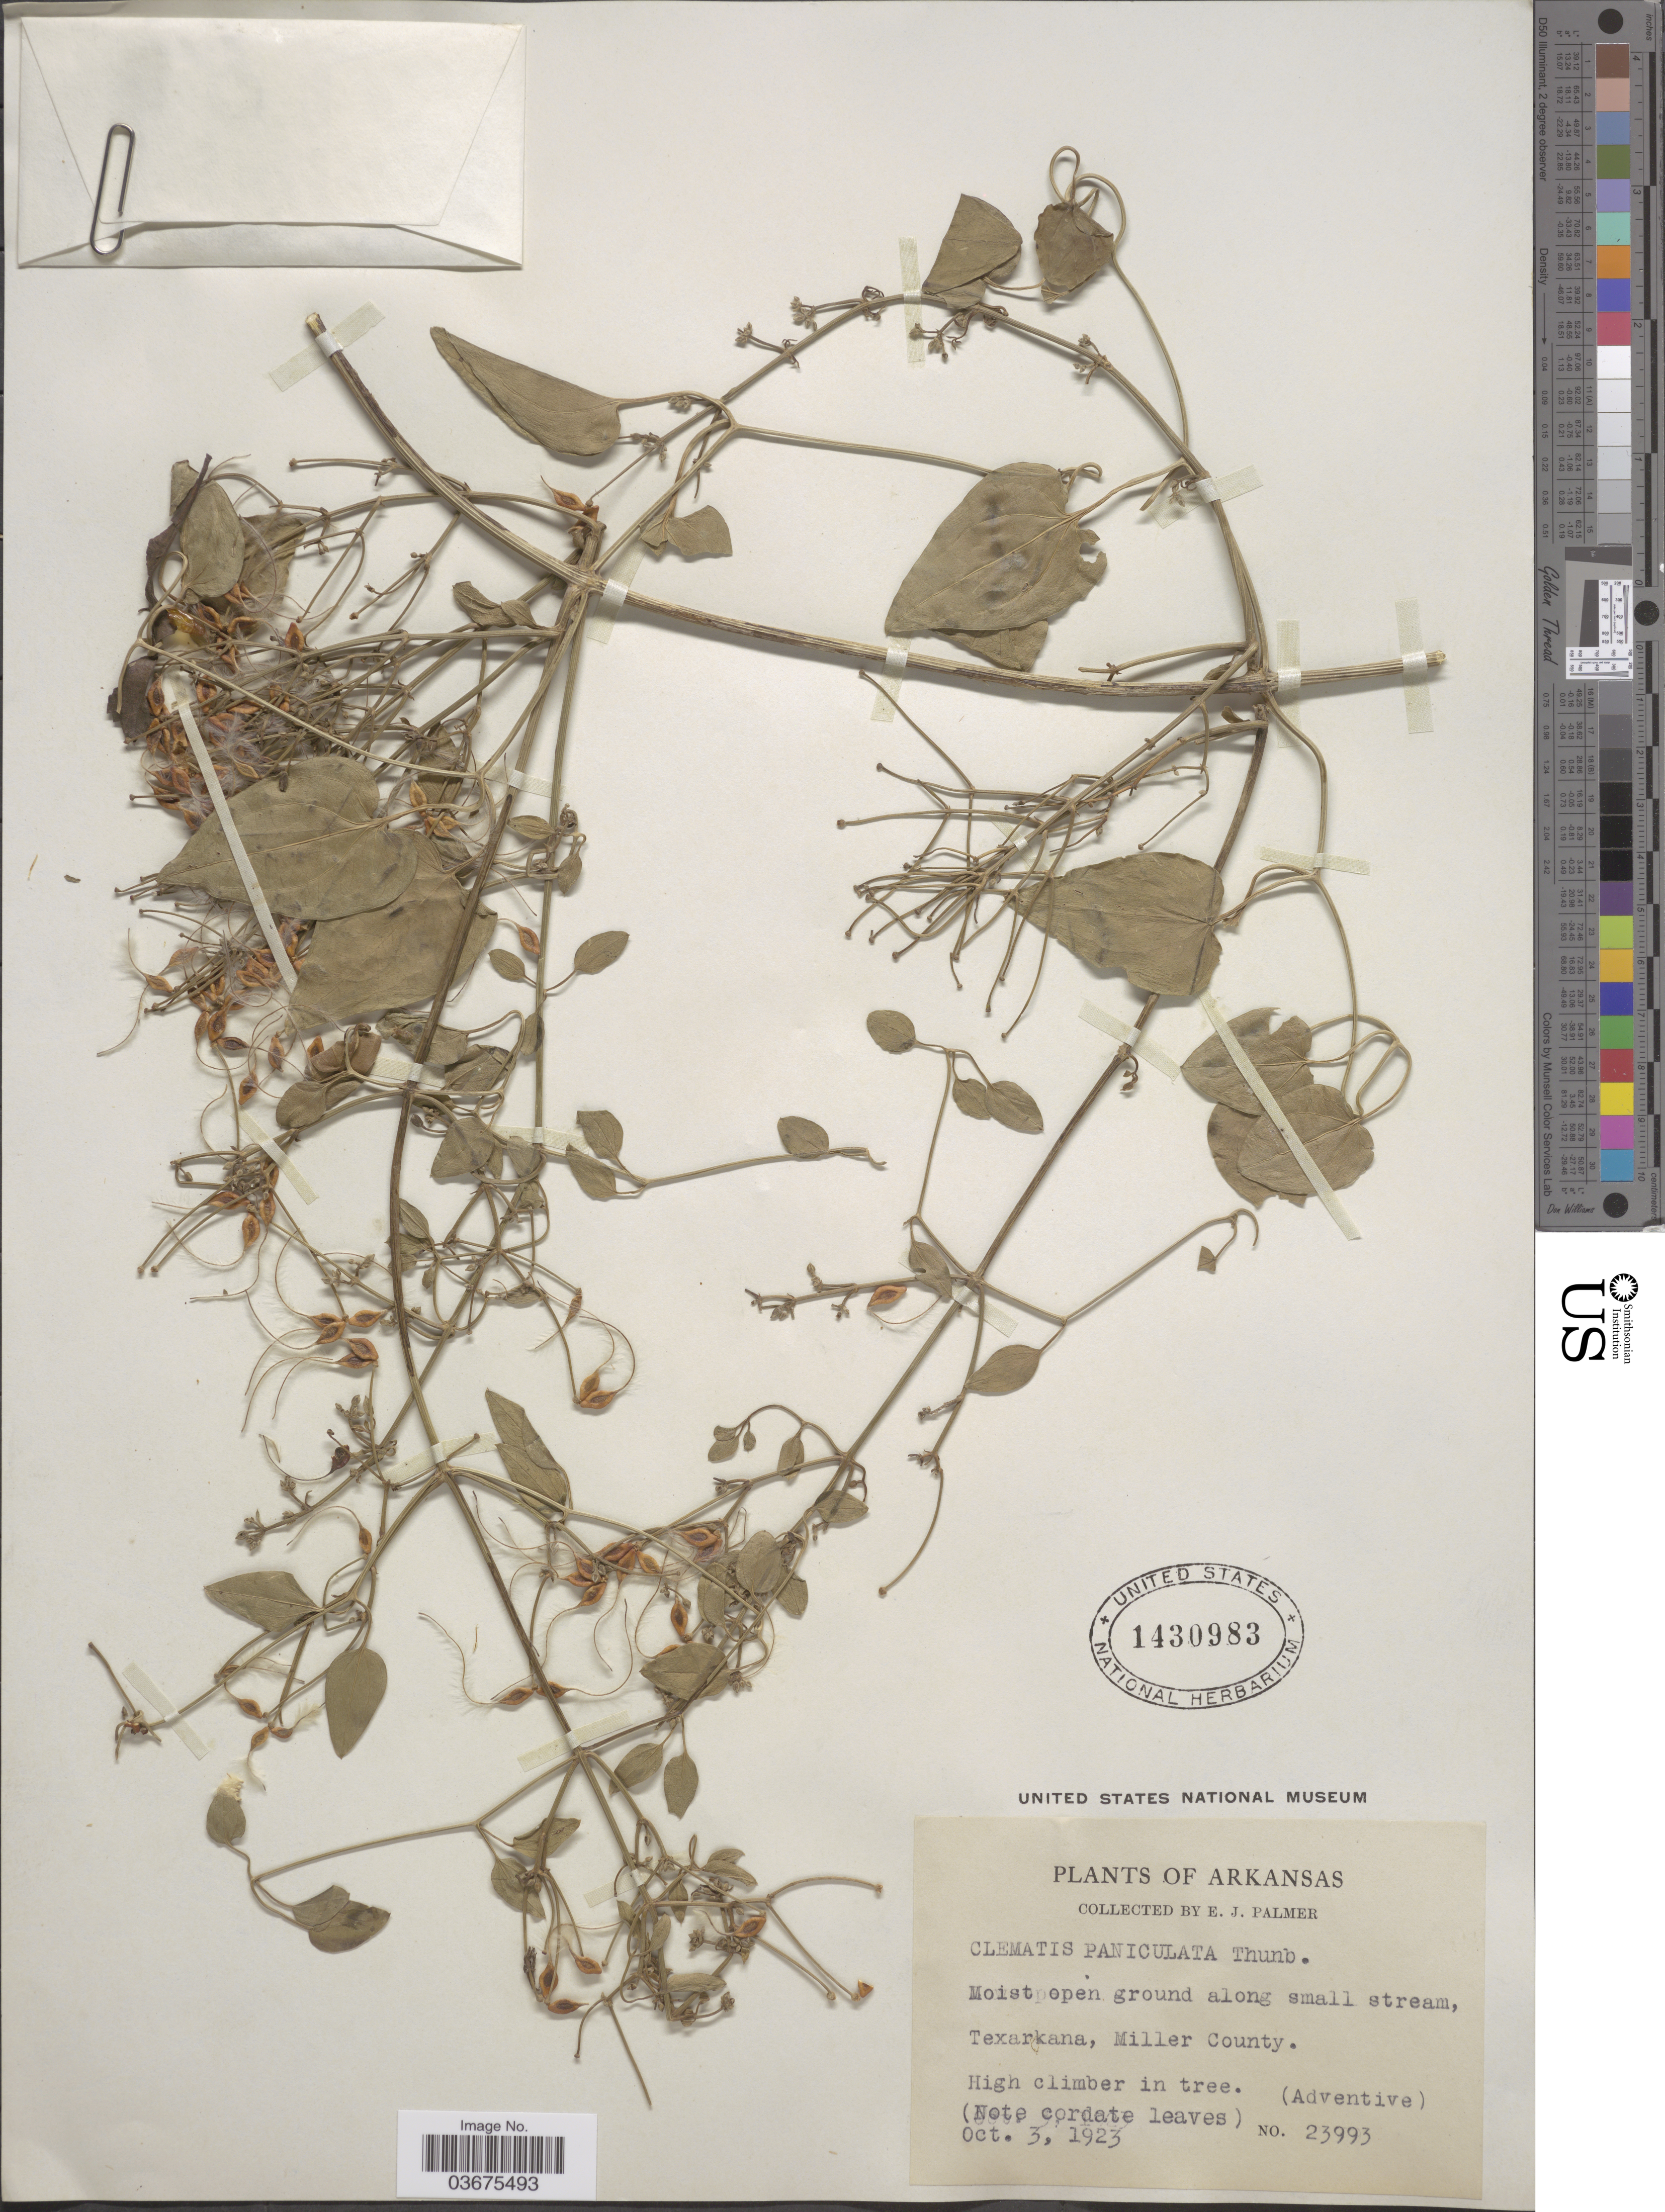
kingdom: Plantae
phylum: Tracheophyta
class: Magnoliopsida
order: Ranunculales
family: Ranunculaceae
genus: Clematis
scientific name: Clematis terniflora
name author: DC.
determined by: Strong, M. T., (US), Smithsonian Institution - National Museum of Natural History (UNITED STATES)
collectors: E. J. Palmer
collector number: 23993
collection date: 1923-10-03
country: United States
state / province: Arkansas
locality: Texarkana, Miller County.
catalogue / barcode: US 1430983